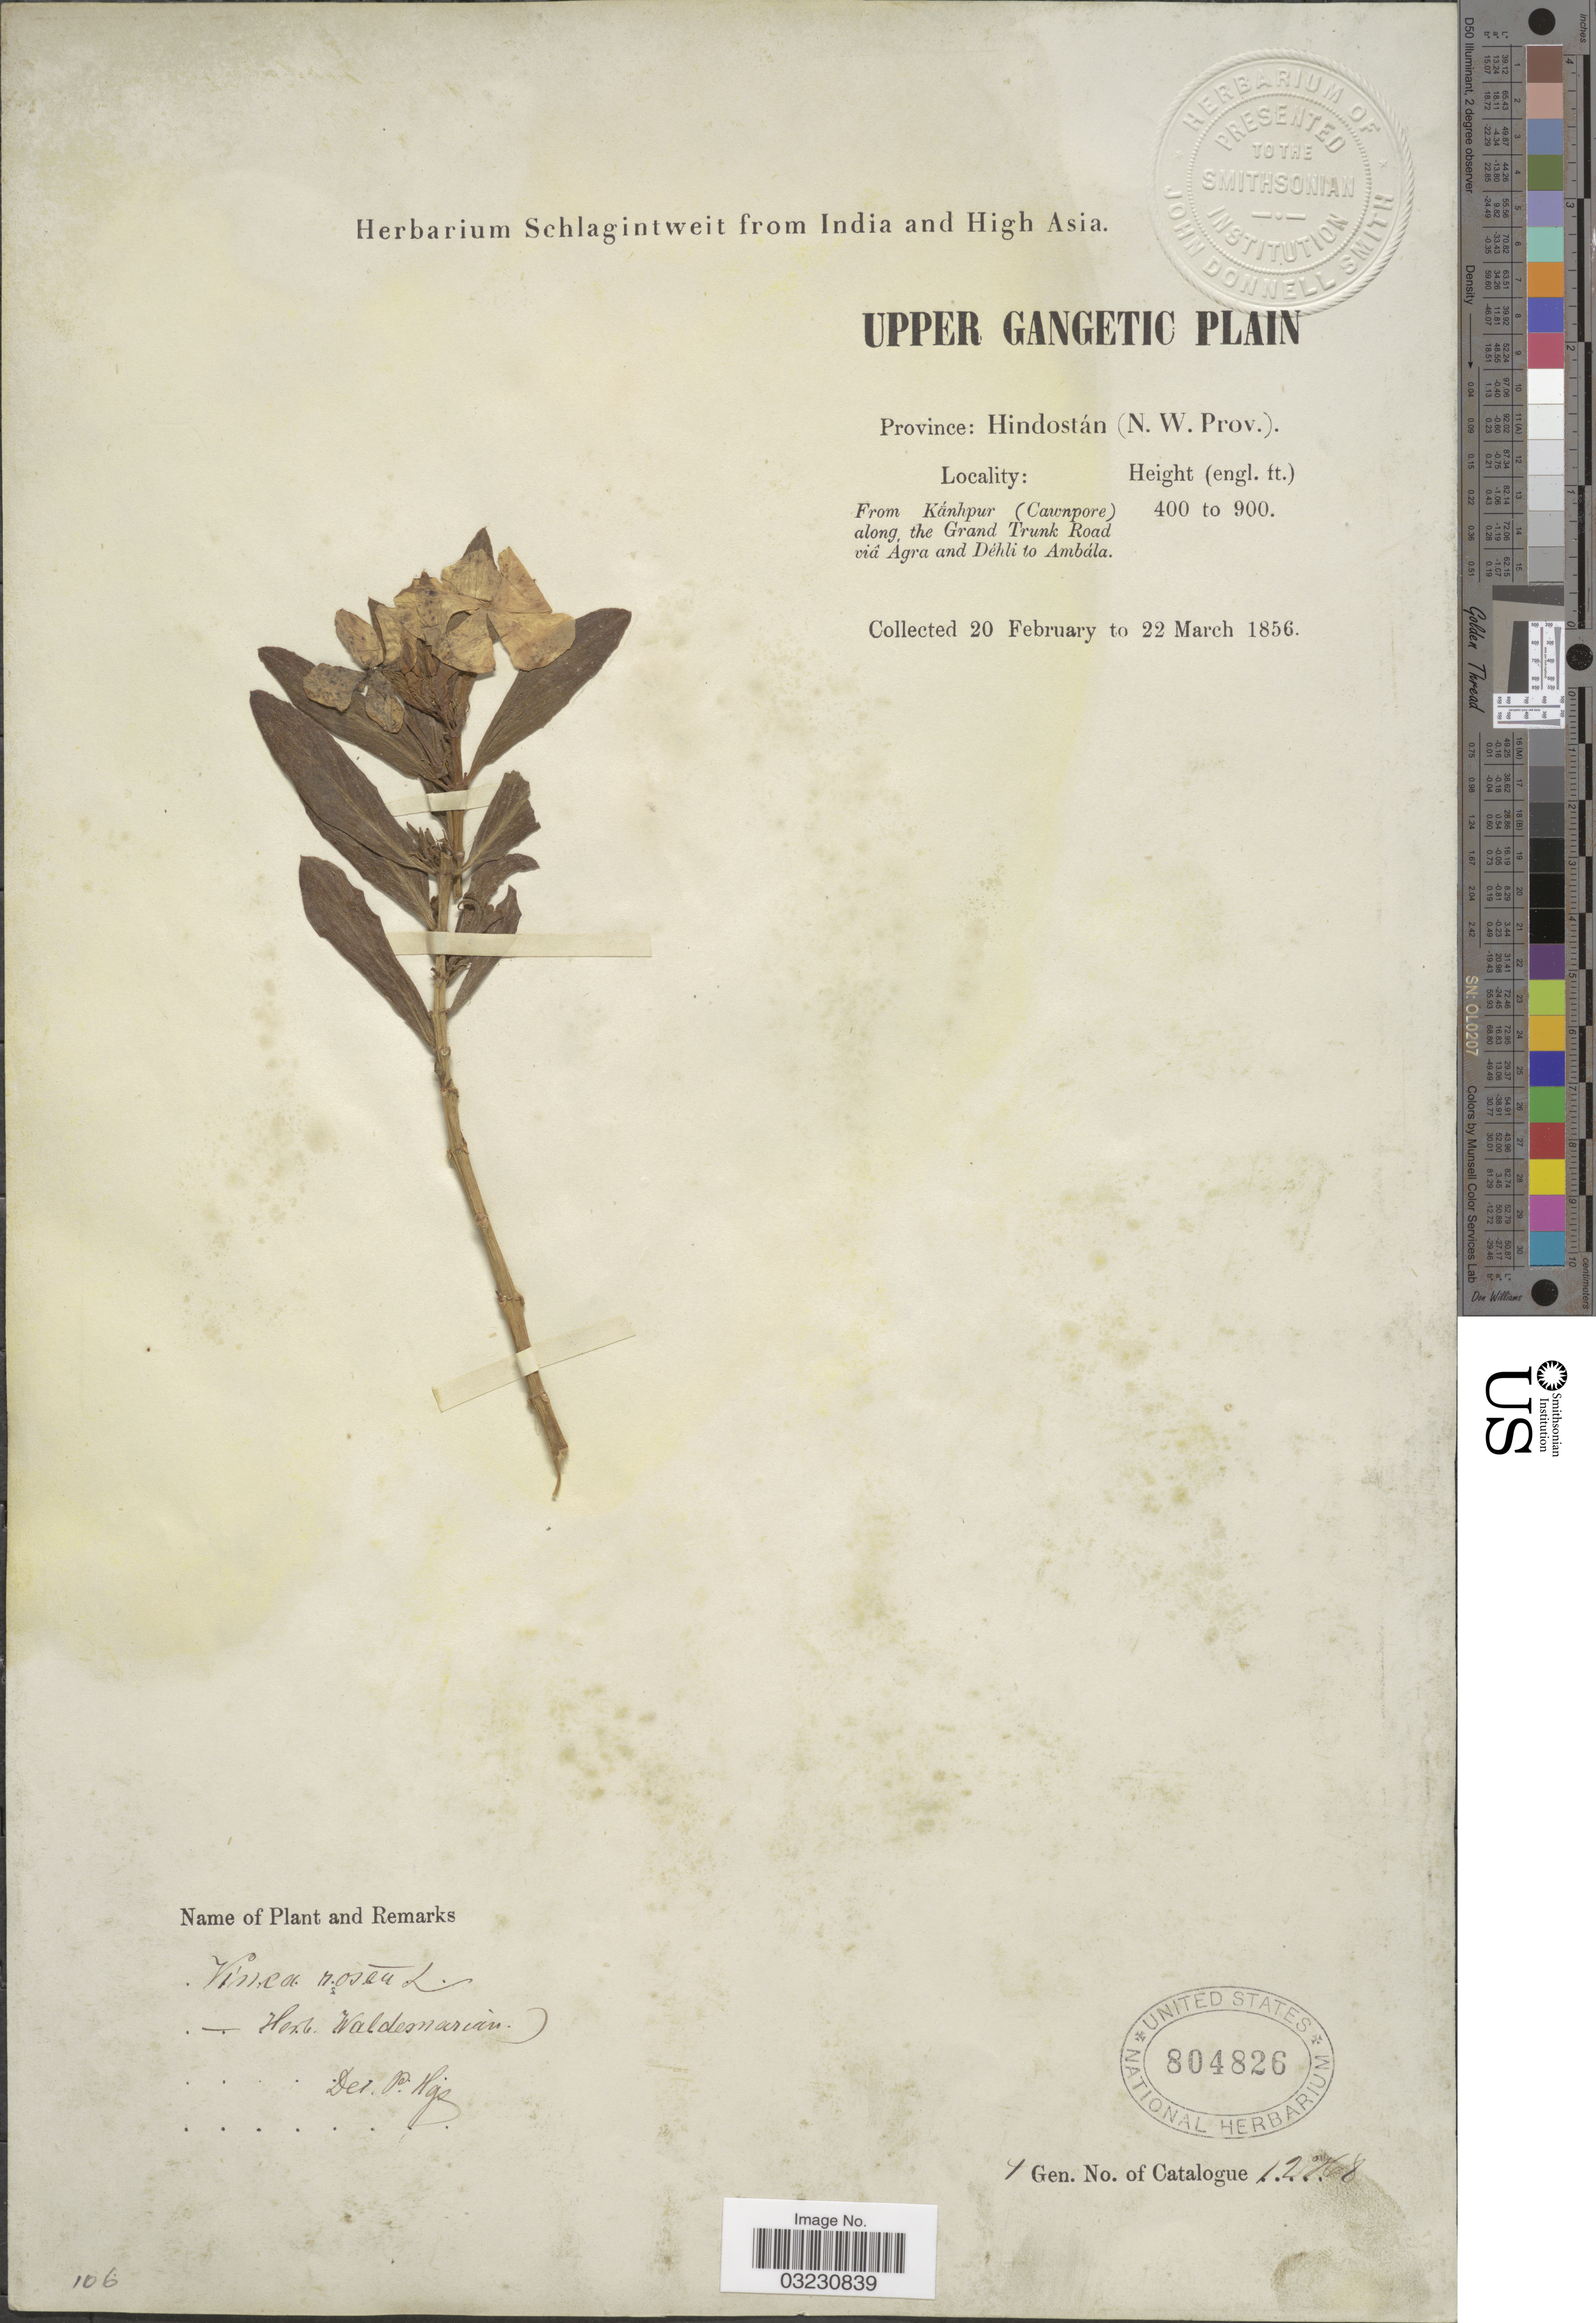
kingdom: Plantae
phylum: Tracheophyta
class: Magnoliopsida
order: Gentianales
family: Apocynaceae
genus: Catharanthus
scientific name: Catharanthus roseus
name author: (L.) G. Don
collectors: ex herb. Schlagintweit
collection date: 1856-02-20/1856-03-22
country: India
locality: Upper Gangetic Plain, Province: Hindostán (N.W. Prov.). From Kánhpur (Cawnpore) along, the Grand Trunk Road viâ Agra and Déhli to Ambála.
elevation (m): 122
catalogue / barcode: US 804826